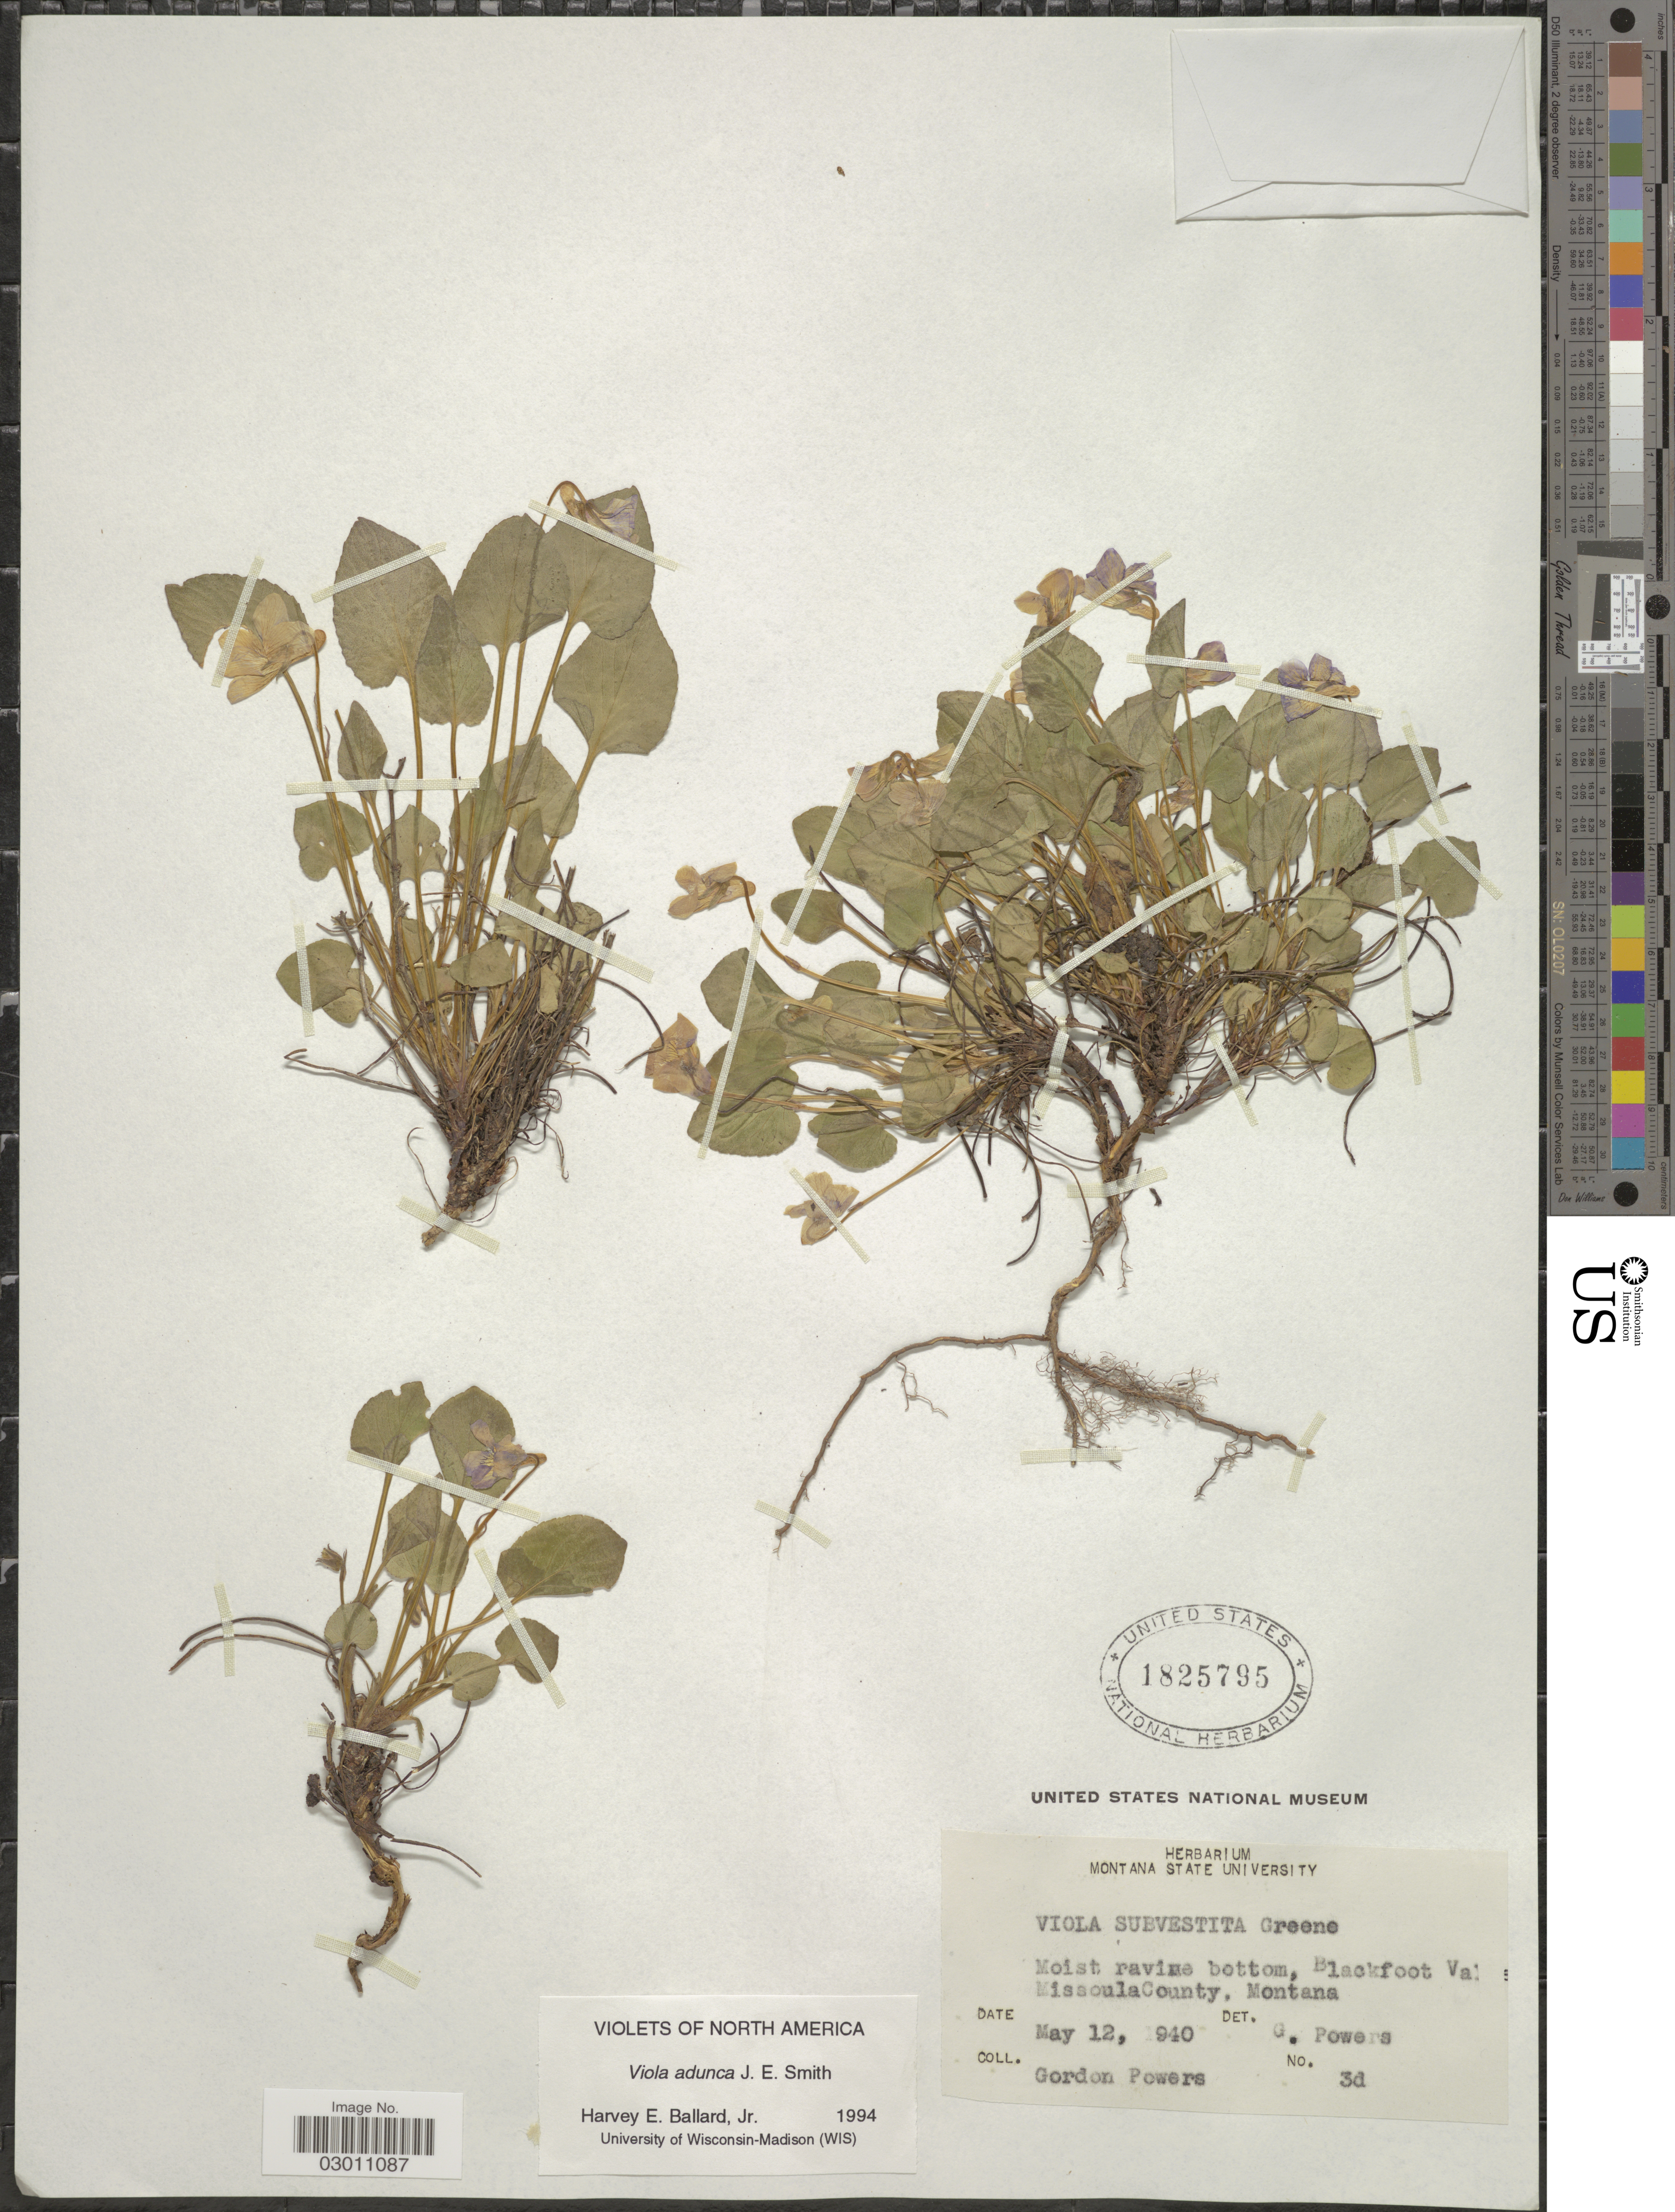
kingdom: Plantae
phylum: Tracheophyta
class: Magnoliopsida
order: Malpighiales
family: Violaceae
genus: Viola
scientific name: Viola adunca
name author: Sm.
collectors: G. Powers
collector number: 3d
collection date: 1940-05-12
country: United States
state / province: Montana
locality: Moist ravine bottom, Blackfoot Valley. Missoula County, Montana.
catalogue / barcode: US 1825795